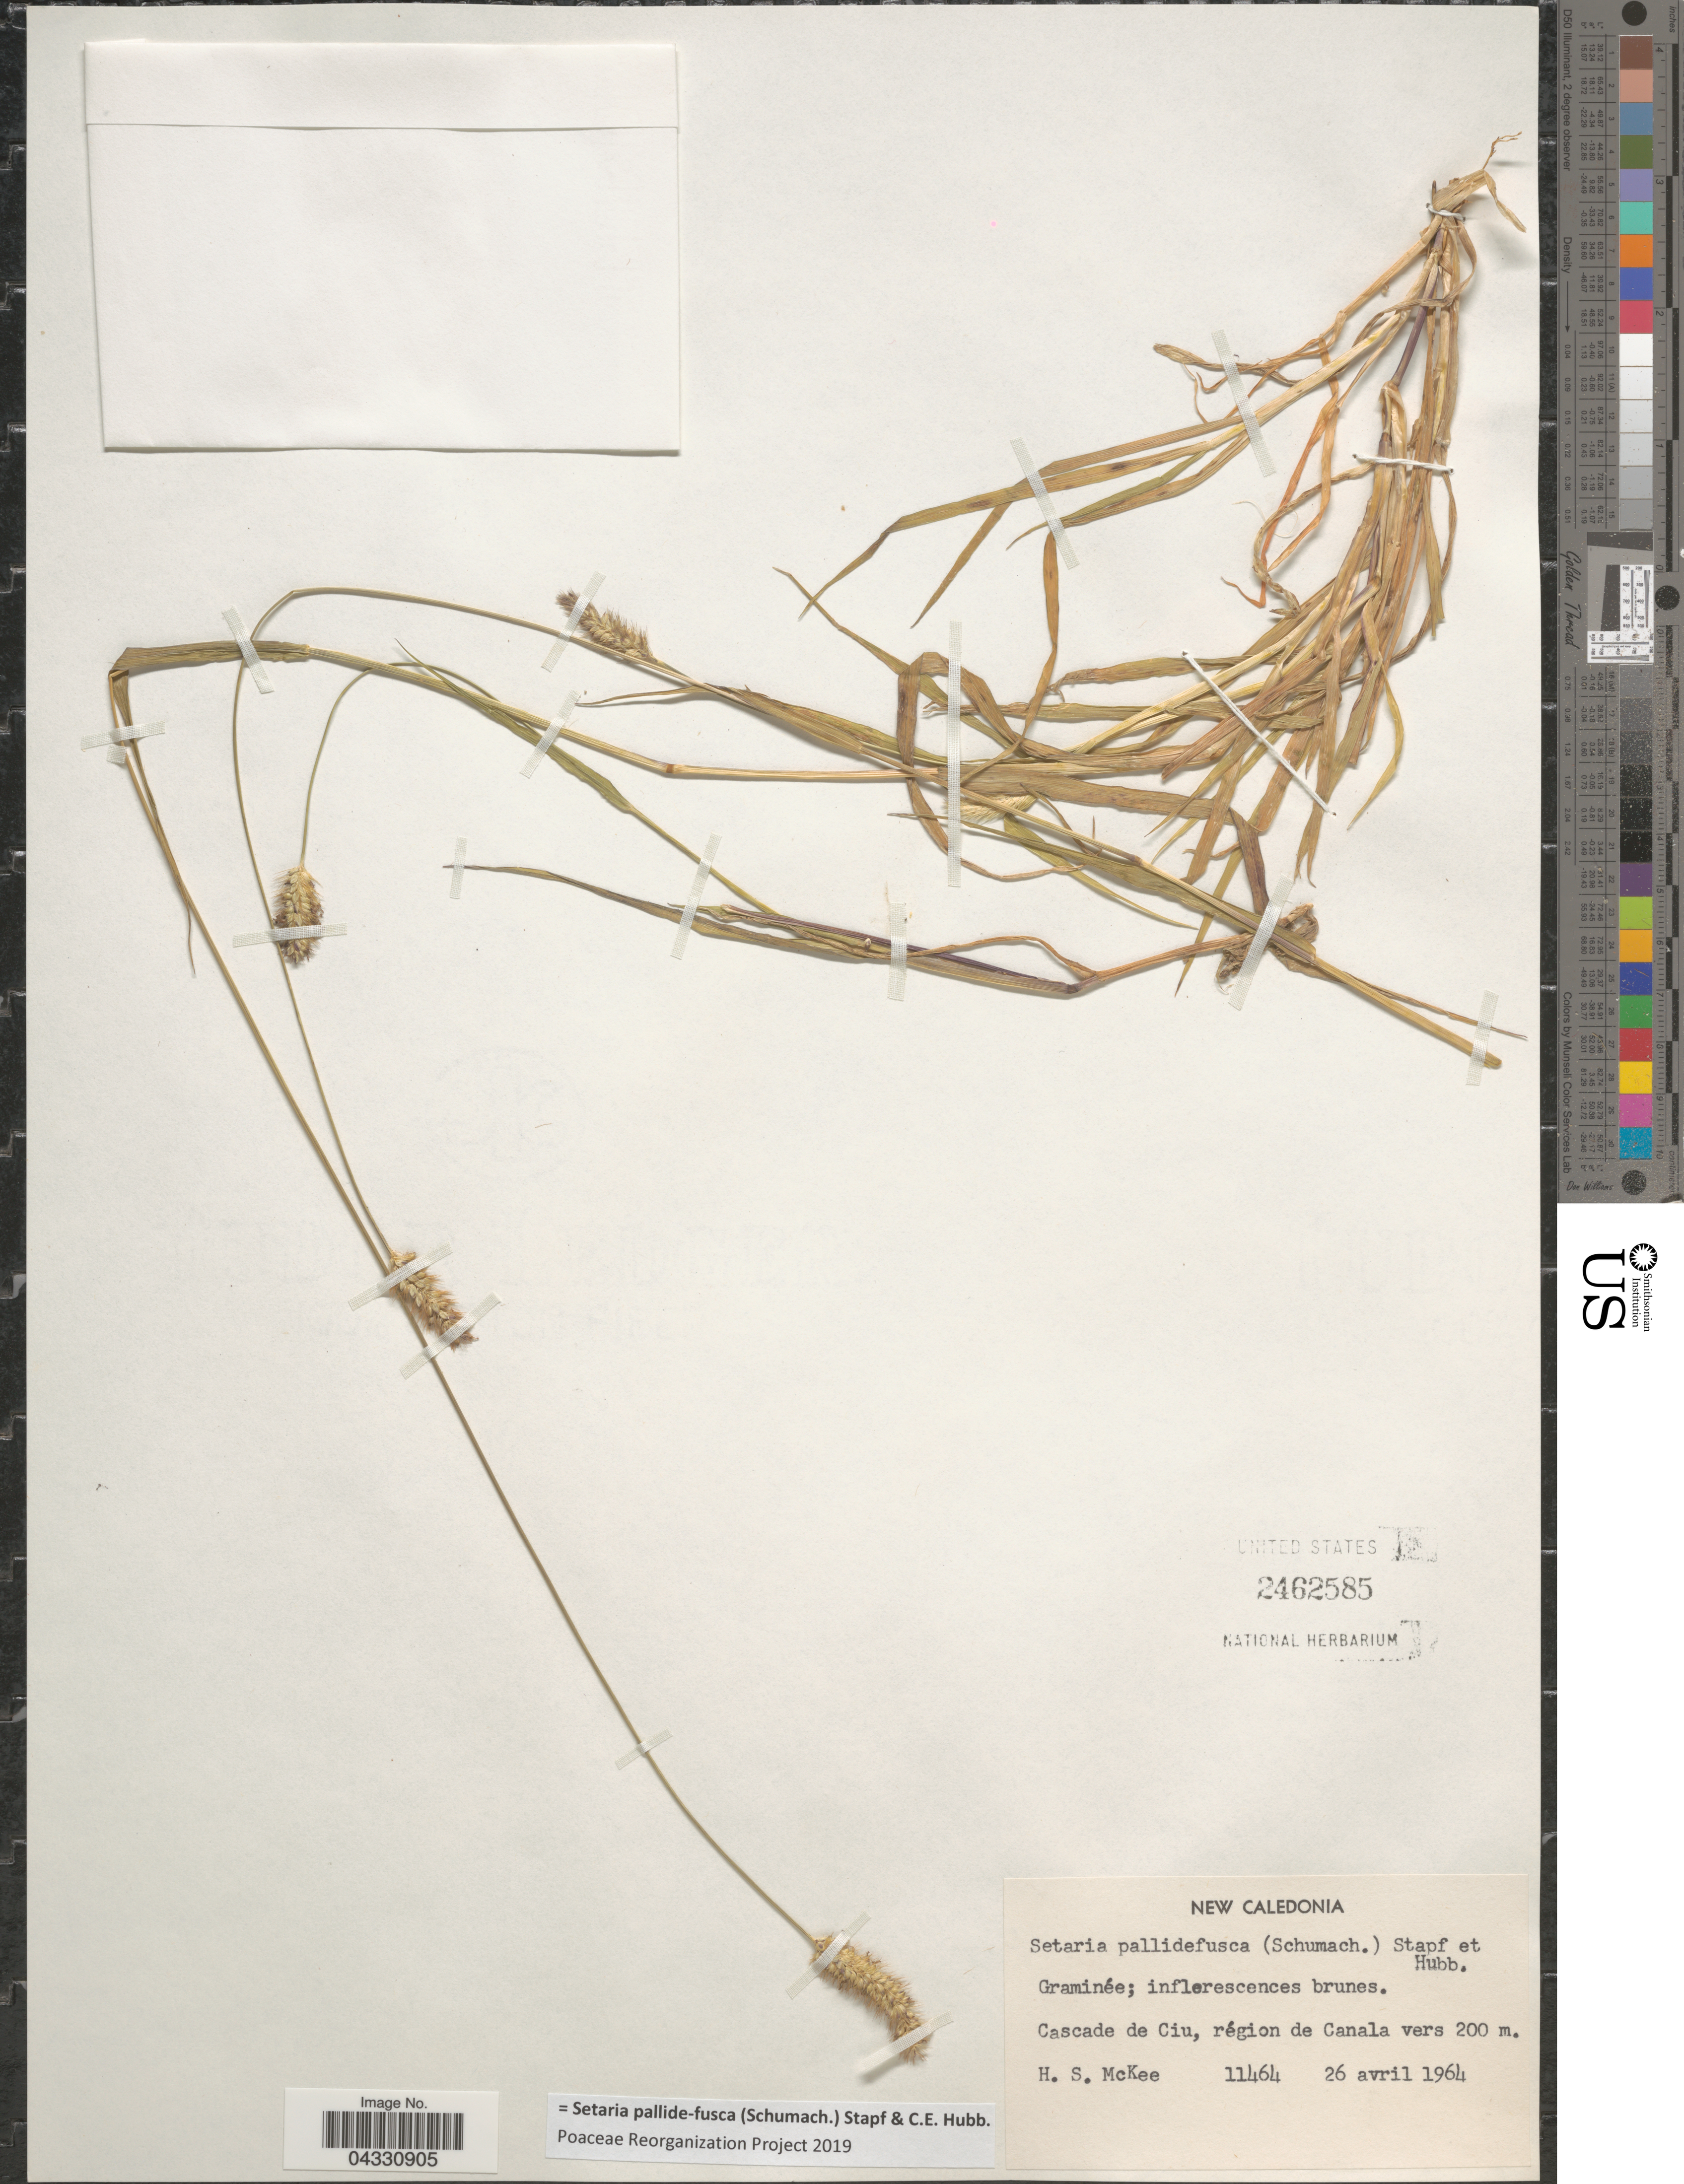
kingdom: Plantae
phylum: Tracheophyta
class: Liliopsida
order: Poales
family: Poaceae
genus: Setaria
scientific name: Setaria pallide-fusca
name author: (Schumach.) Stapf & C.E. Hubb.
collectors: H. S. McKee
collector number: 11464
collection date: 1964-04-26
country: New Caledonia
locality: Cascade de Ciu, région de Canala.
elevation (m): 200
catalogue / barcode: US 2462585